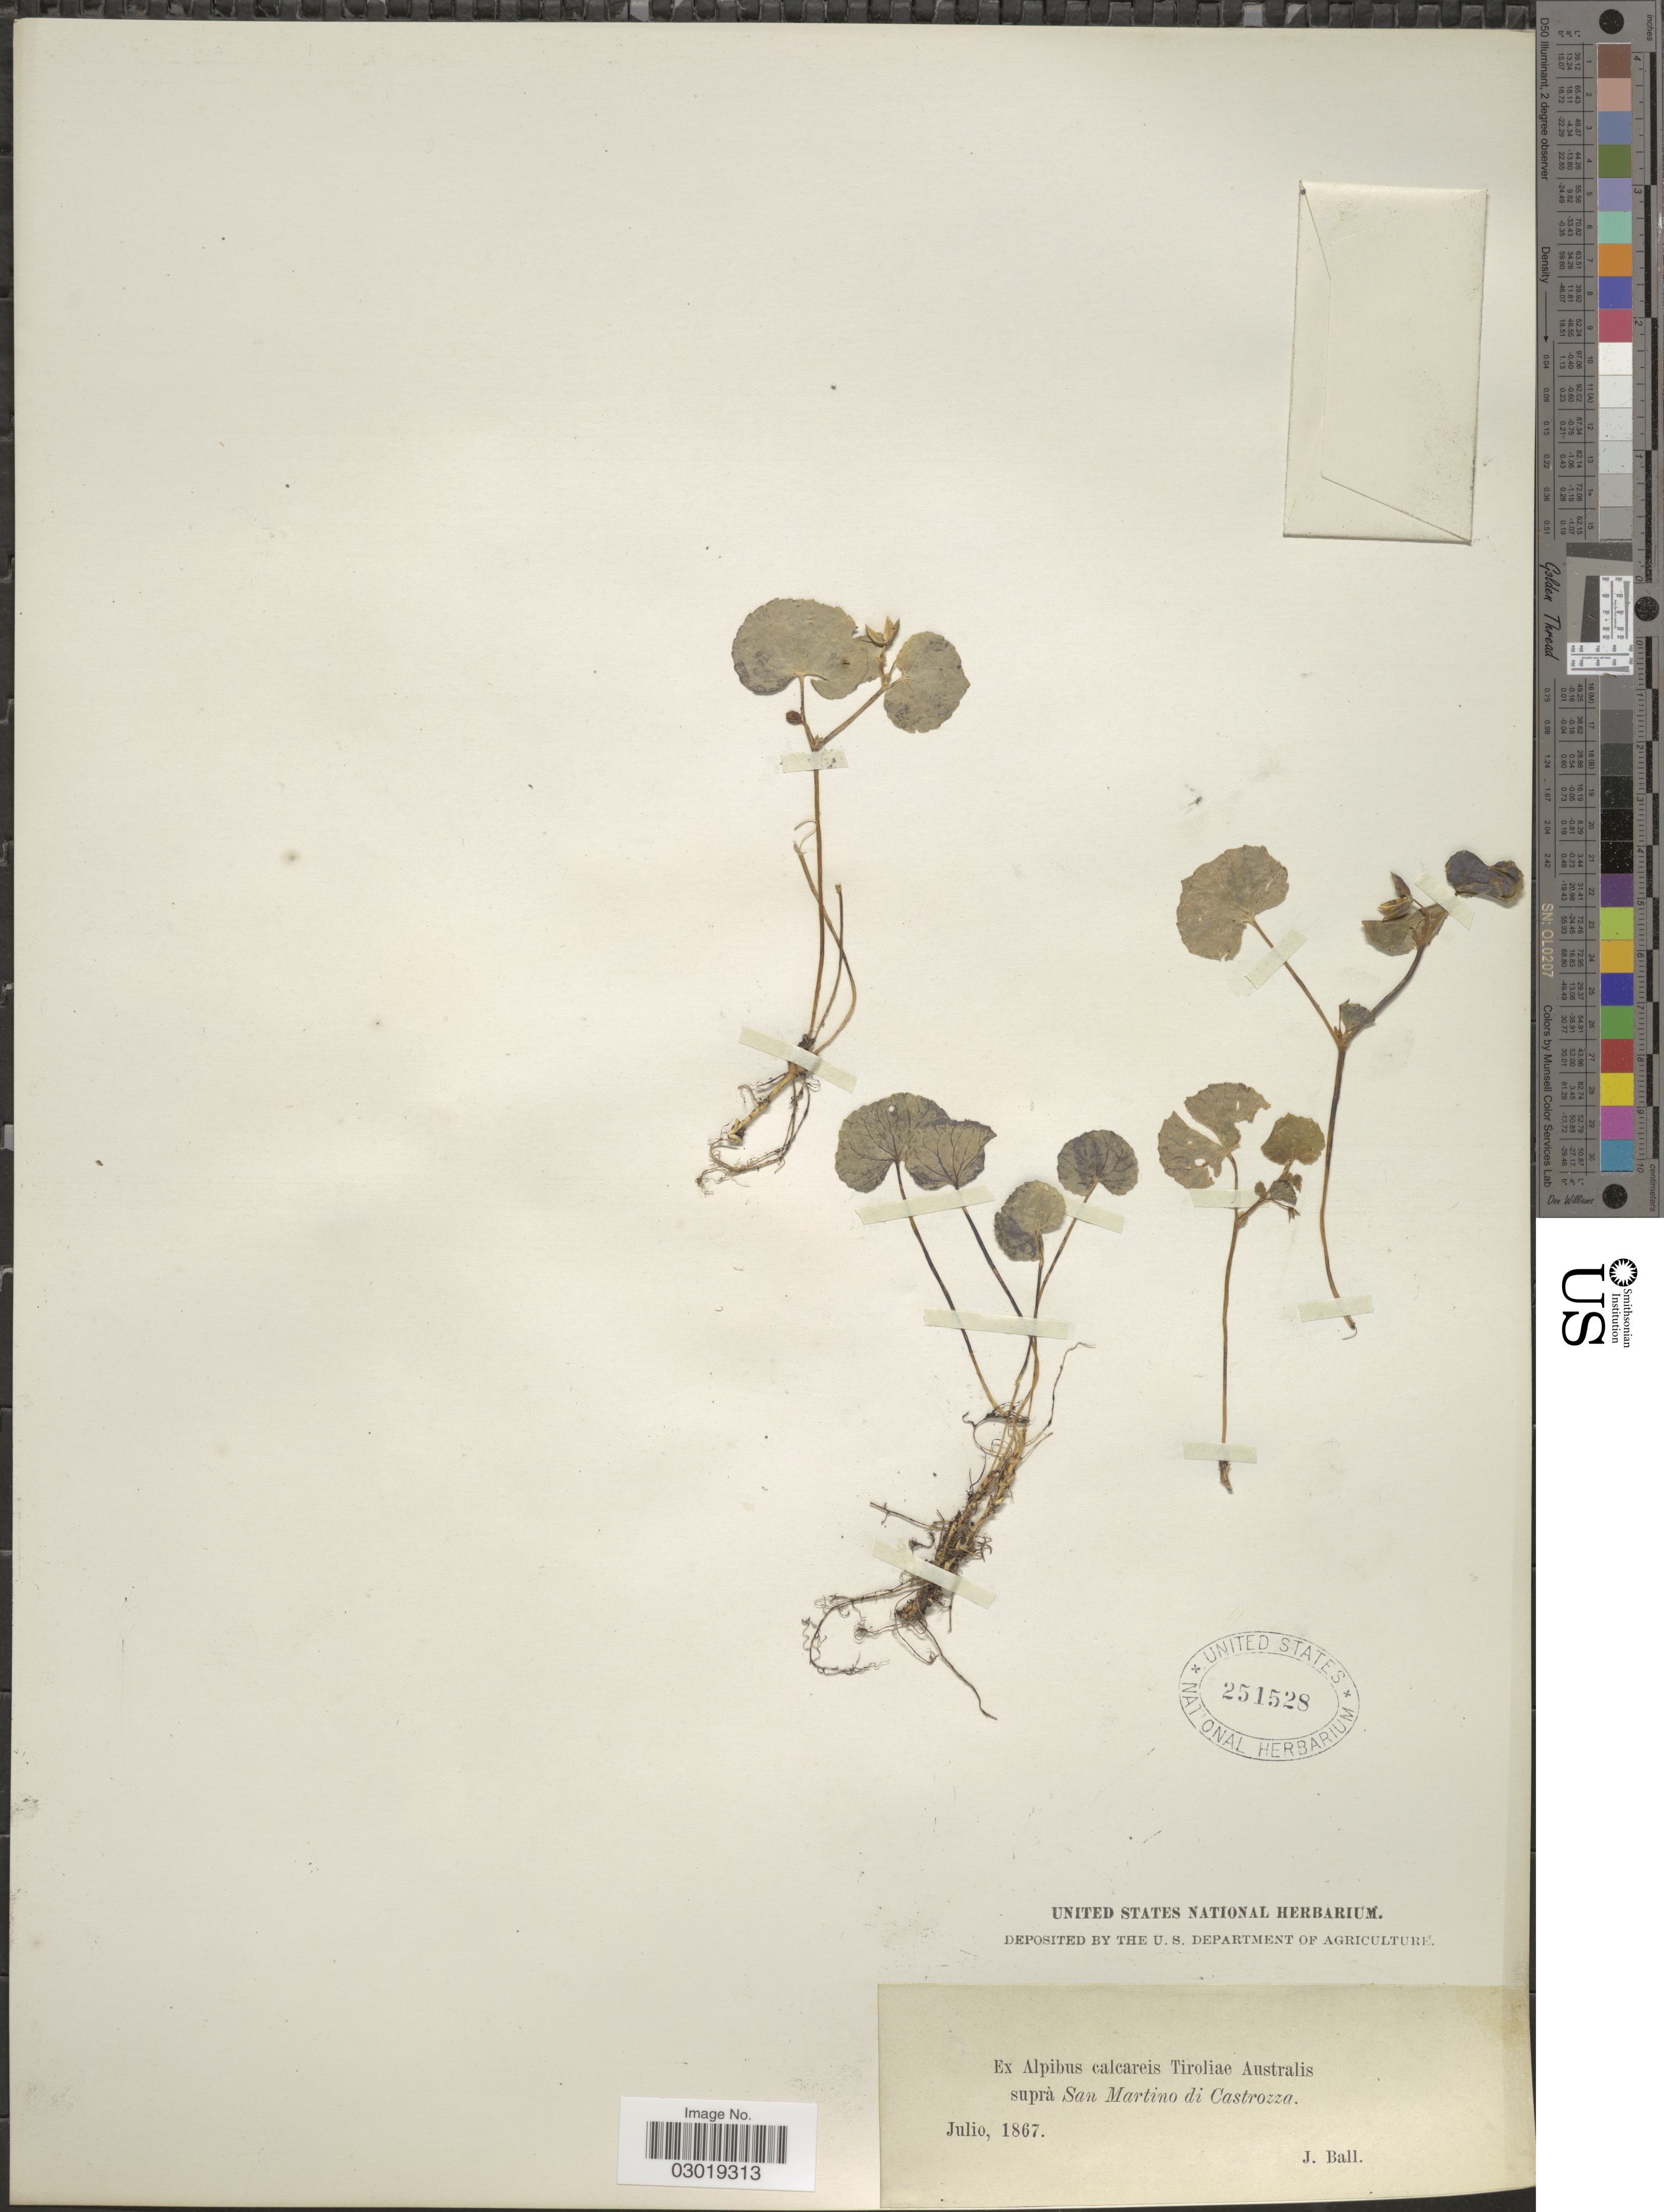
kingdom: Plantae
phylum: Tracheophyta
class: Magnoliopsida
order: Malpighiales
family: Violaceae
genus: Viola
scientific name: Viola sp.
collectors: J. Ball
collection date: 1867-07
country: Austria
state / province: Tirol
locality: Ex Alpibus calcareis Tiroliae Australis suprá San Martino di Castrozza.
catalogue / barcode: US 251528